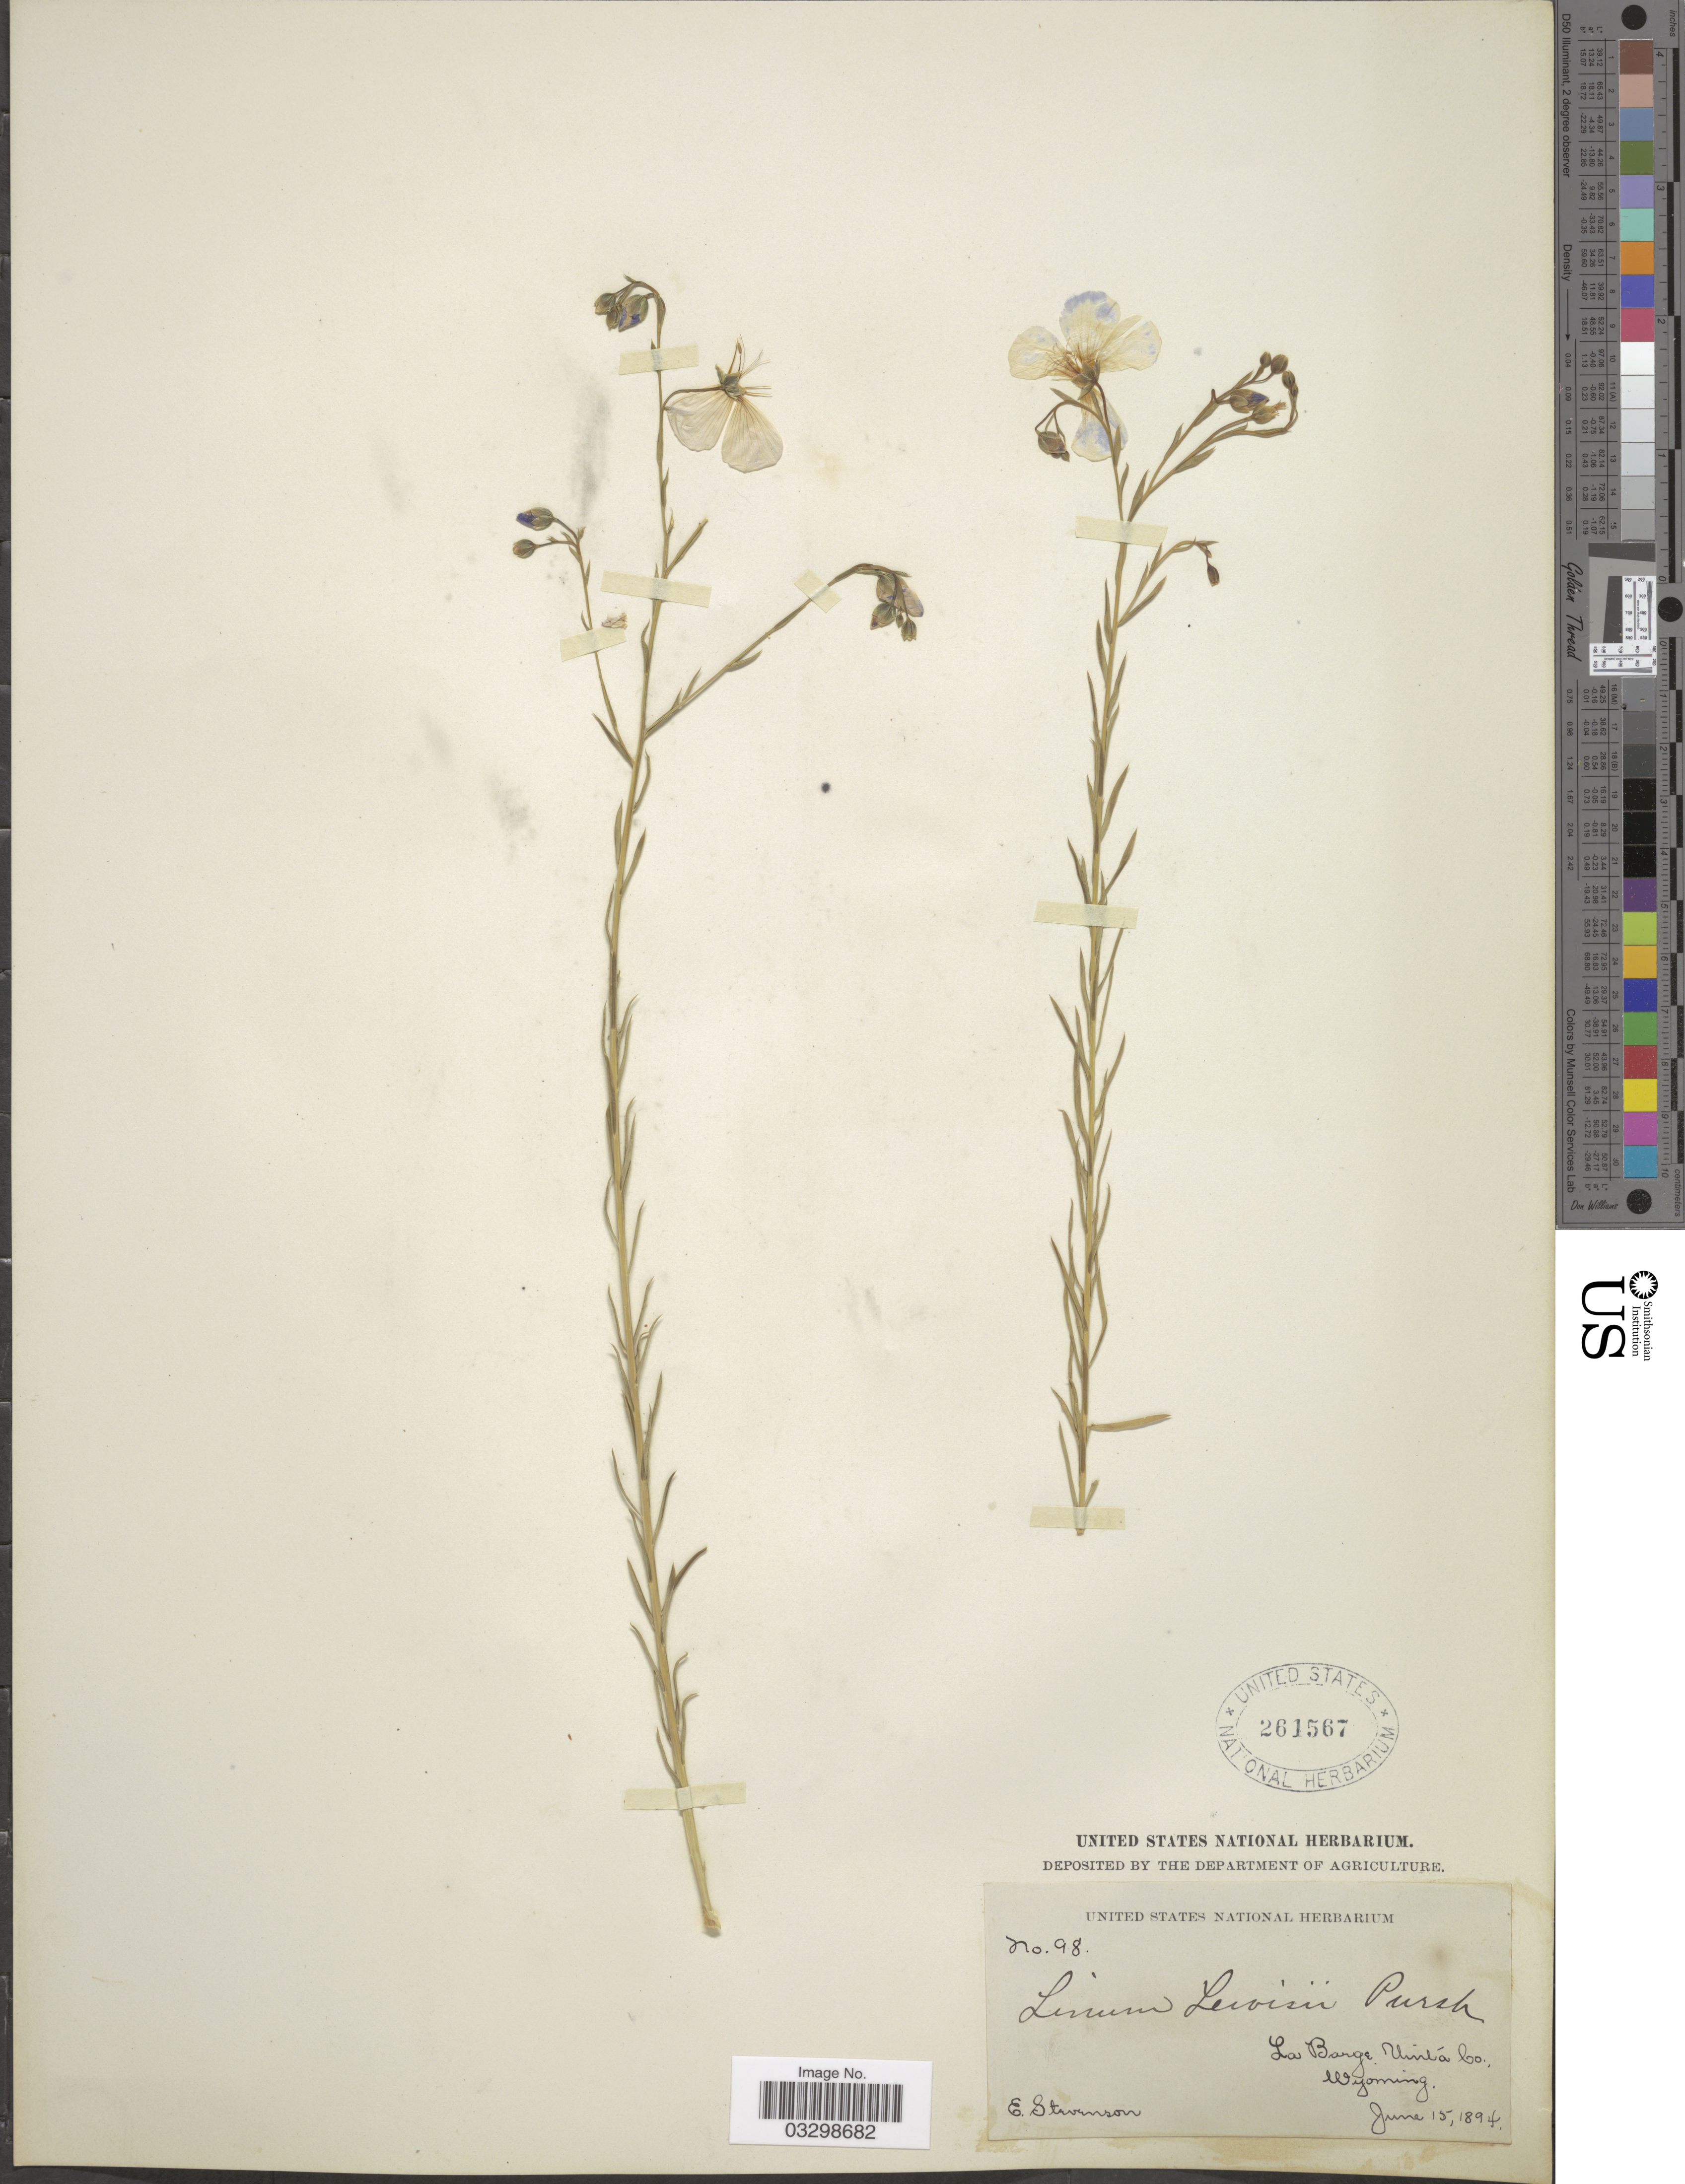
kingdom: Plantae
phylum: Tracheophyta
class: Magnoliopsida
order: Malpighiales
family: Linaceae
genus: Linum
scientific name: Linum lewisii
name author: Pursh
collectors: E. Stevenson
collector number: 98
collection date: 1894-06-15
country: United States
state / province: Wyoming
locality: La Barge, Uinta Co.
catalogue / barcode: US 261567